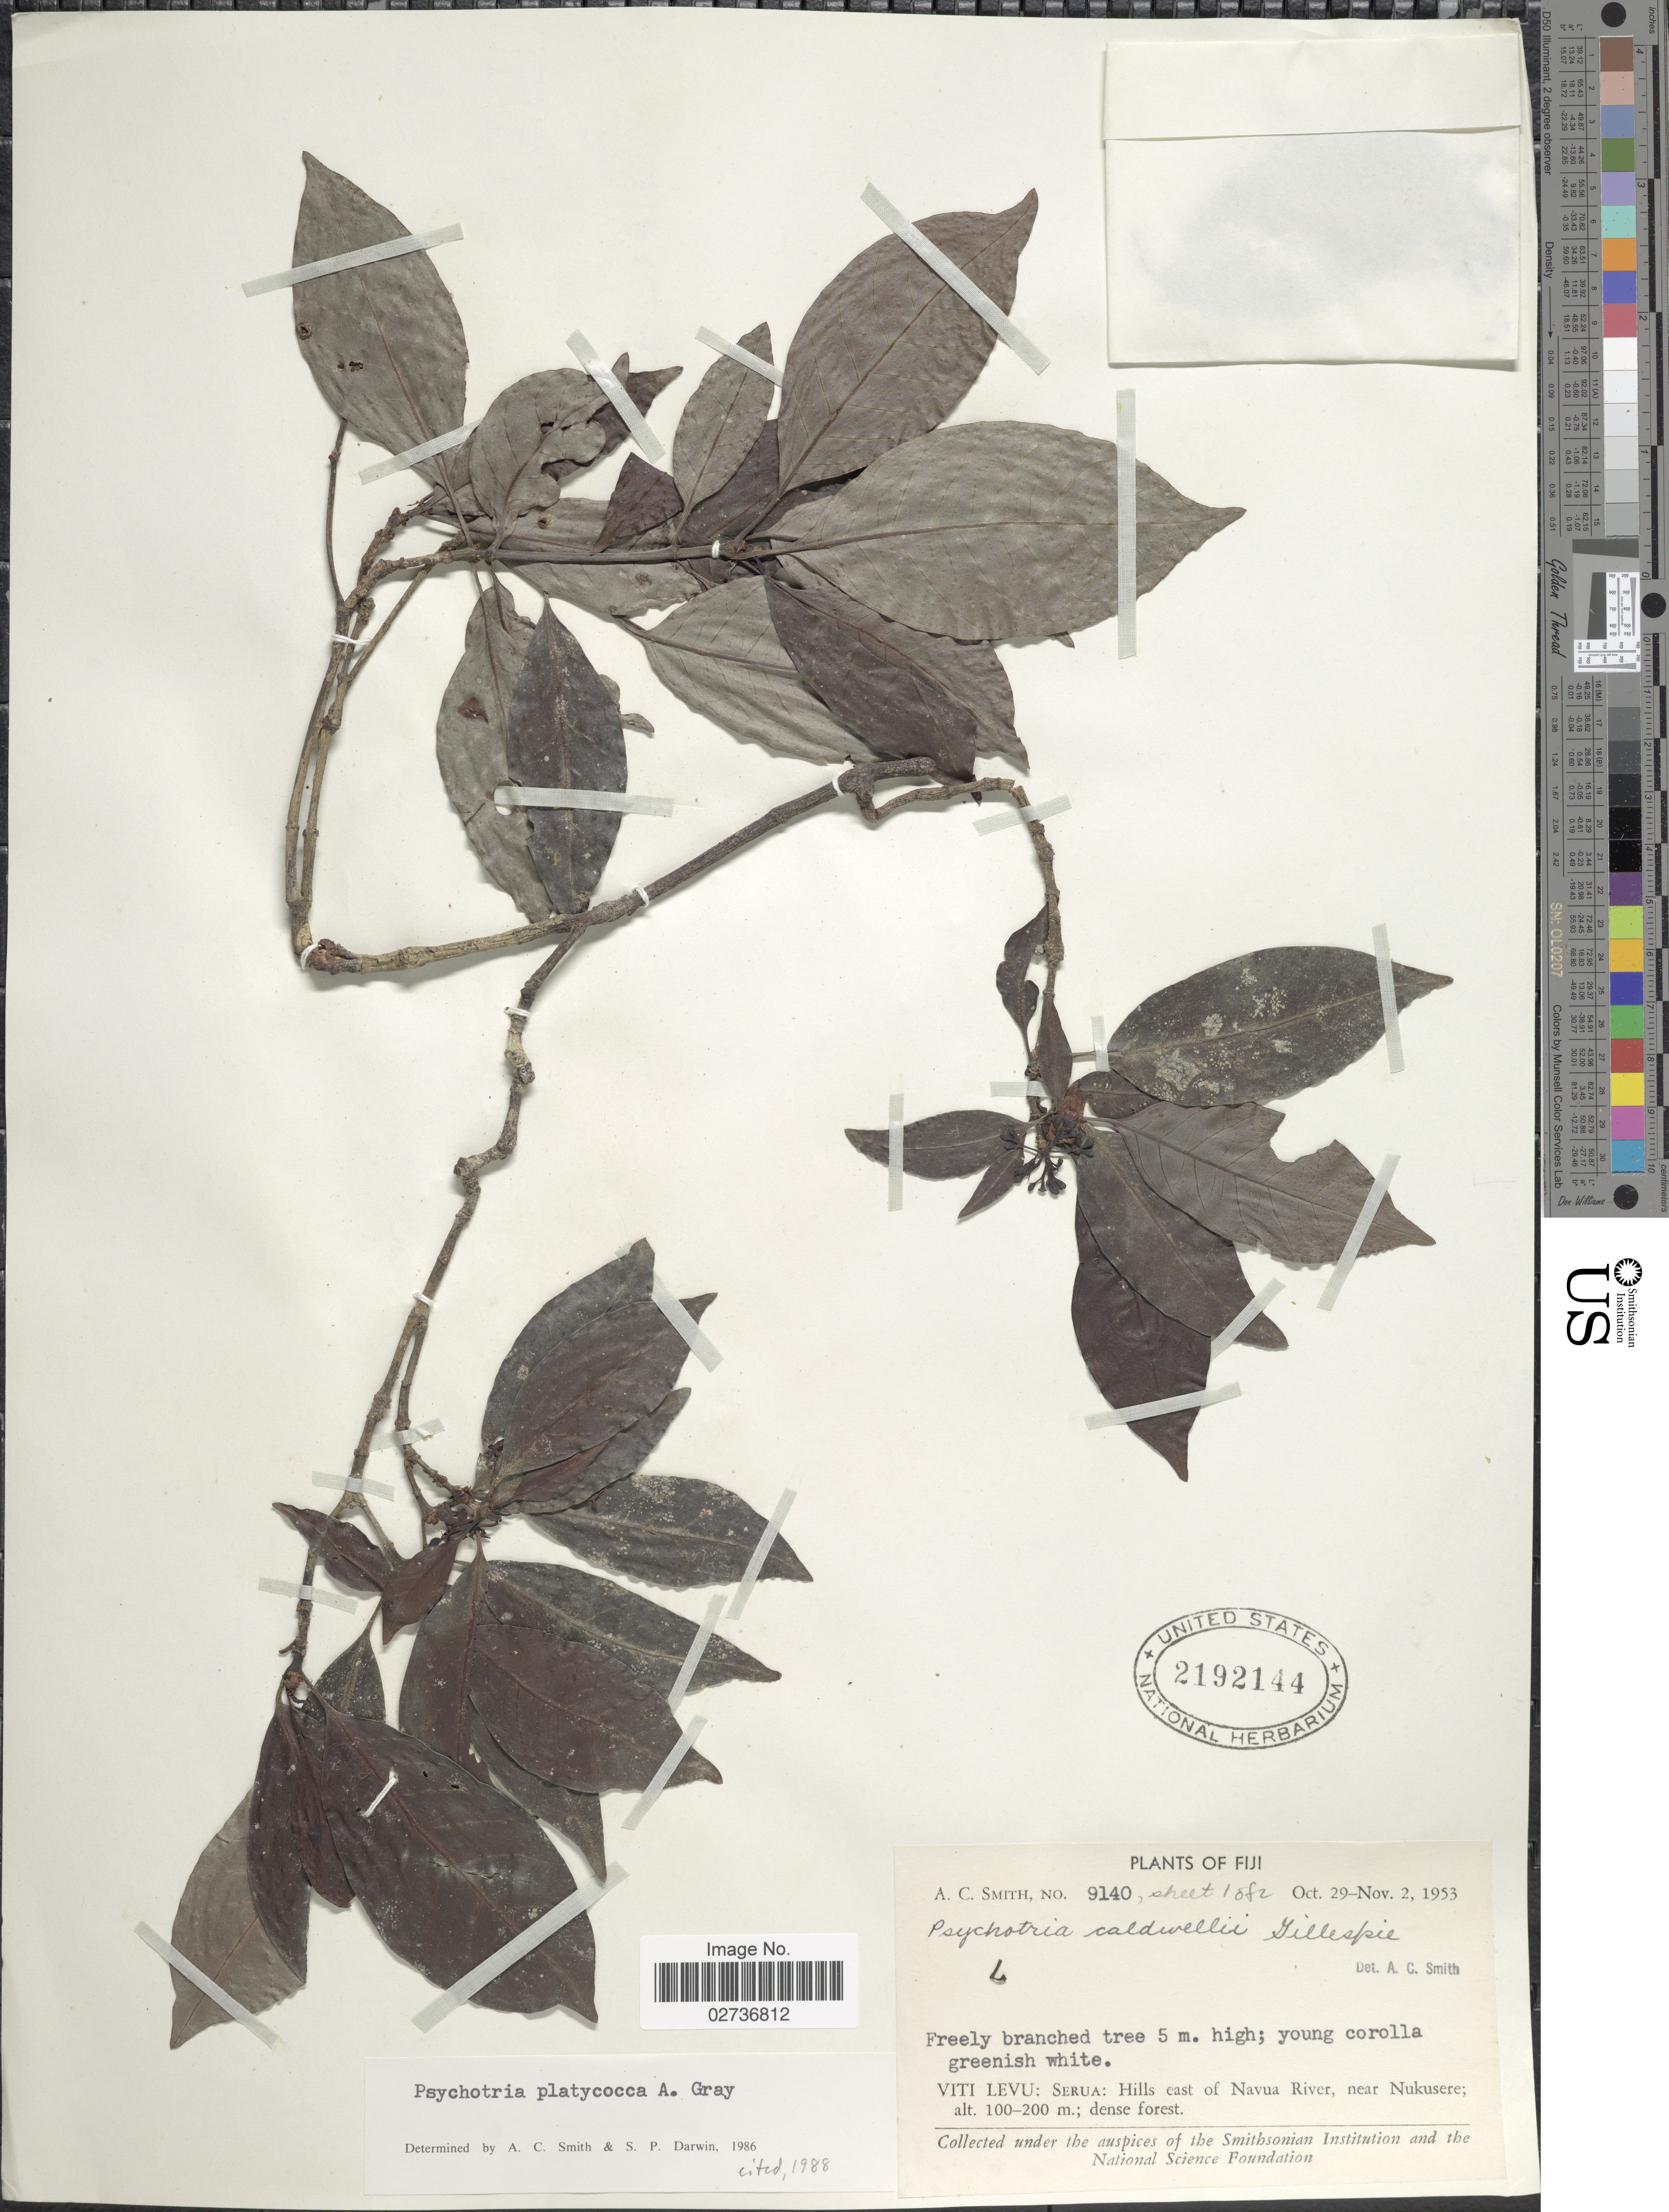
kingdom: Plantae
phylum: Tracheophyta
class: Magnoliopsida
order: Gentianales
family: Rubiaceae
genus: Psychotria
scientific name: Psychotria platycocca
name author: A. Gray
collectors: A. C. Smith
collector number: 9140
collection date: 1953-10-29/1953-11-02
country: Fiji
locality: Viti Levu: Serua: Hills east of Navua River, near Nukusere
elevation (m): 100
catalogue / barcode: US 2192144